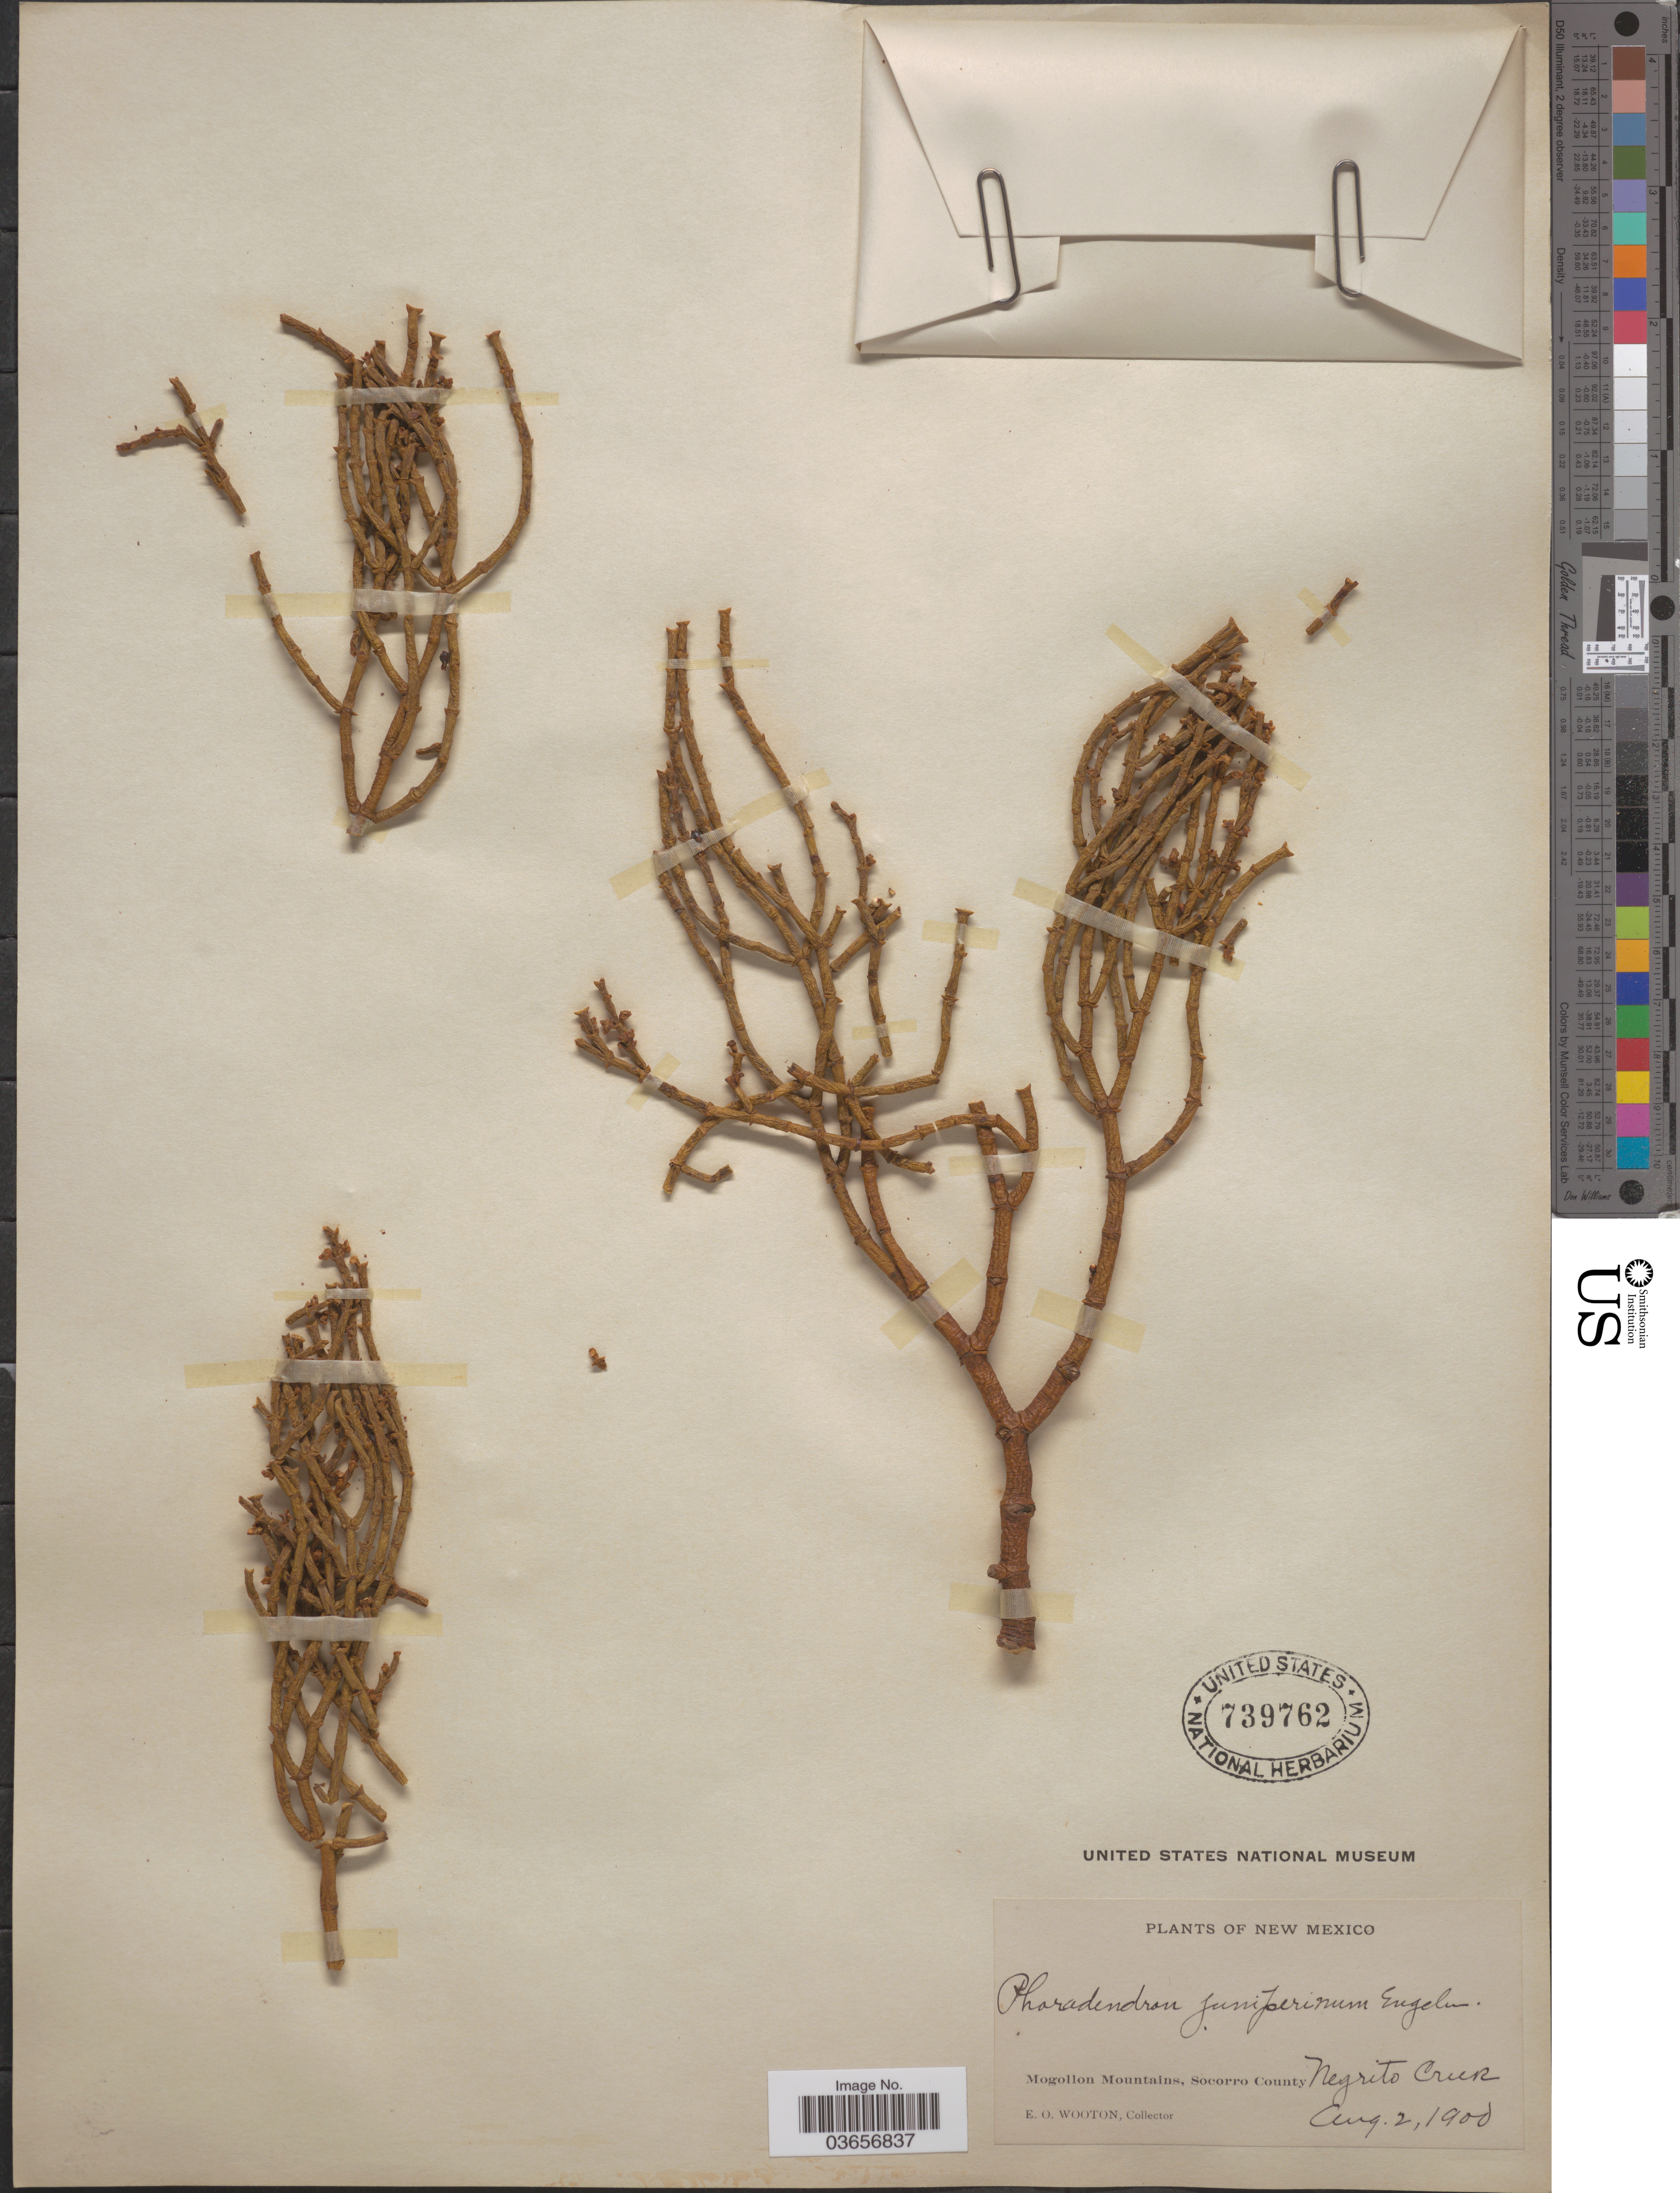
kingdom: Plantae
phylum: Tracheophyta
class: Magnoliopsida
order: Santalales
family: Viscaceae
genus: Phoradendron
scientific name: Phoradendron juniperinum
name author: Engelm. ex A. Gray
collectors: E. O. Wooton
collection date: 1900-08-02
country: United States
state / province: New Mexico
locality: Mogollon Mountains, Socorro County. Negrito Creek.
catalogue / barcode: US 739762